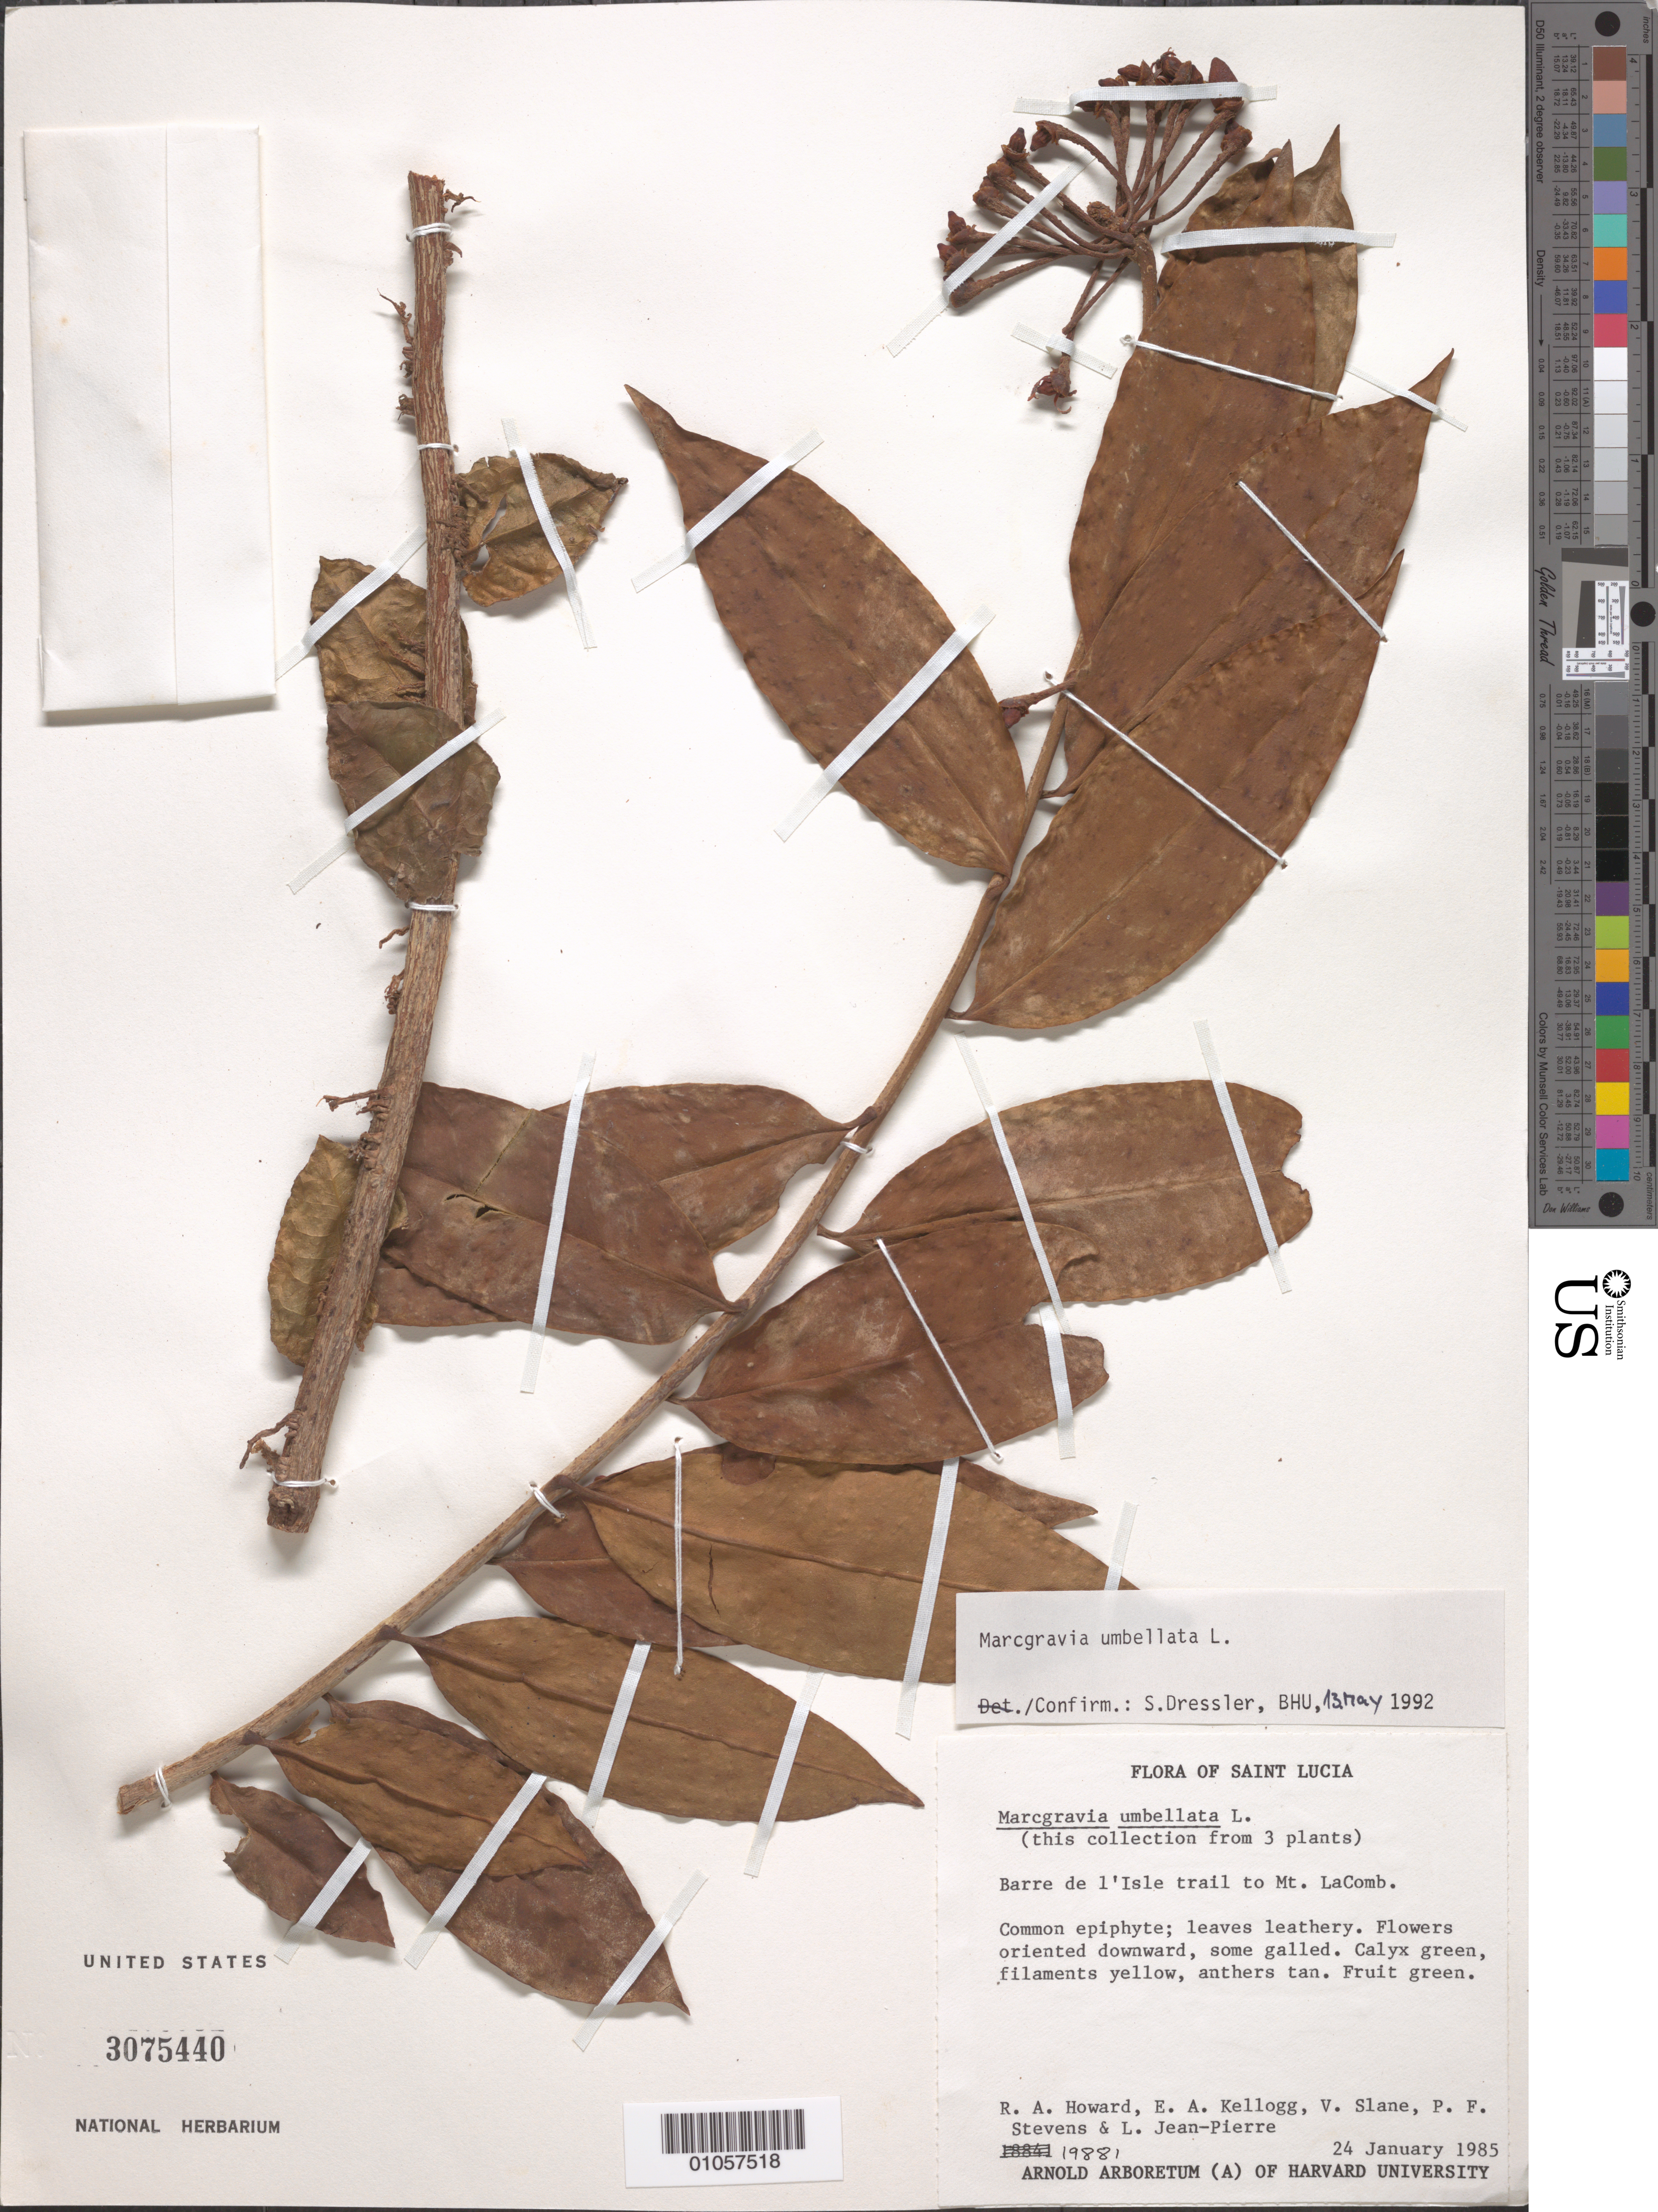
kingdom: Plantae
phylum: Tracheophyta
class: Magnoliopsida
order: Ericales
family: Marcgraviaceae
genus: Marcgravia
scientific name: Marcgravia umbellata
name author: L.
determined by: Dressler, S., (FR), Forschungsinstitut Und Naturmuseum Senckenberg (GERMANY)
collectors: R. A. Howard, E. A. Kellogg, V. Slane, P. F. Stevens & L. L. Jean-Pierre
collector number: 19881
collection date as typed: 24 Jan 1985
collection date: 1985-01-24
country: St. Lucia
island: St. Lucia I.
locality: Barre de l'Isle trail to Mt. LaComb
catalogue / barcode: US 3075440